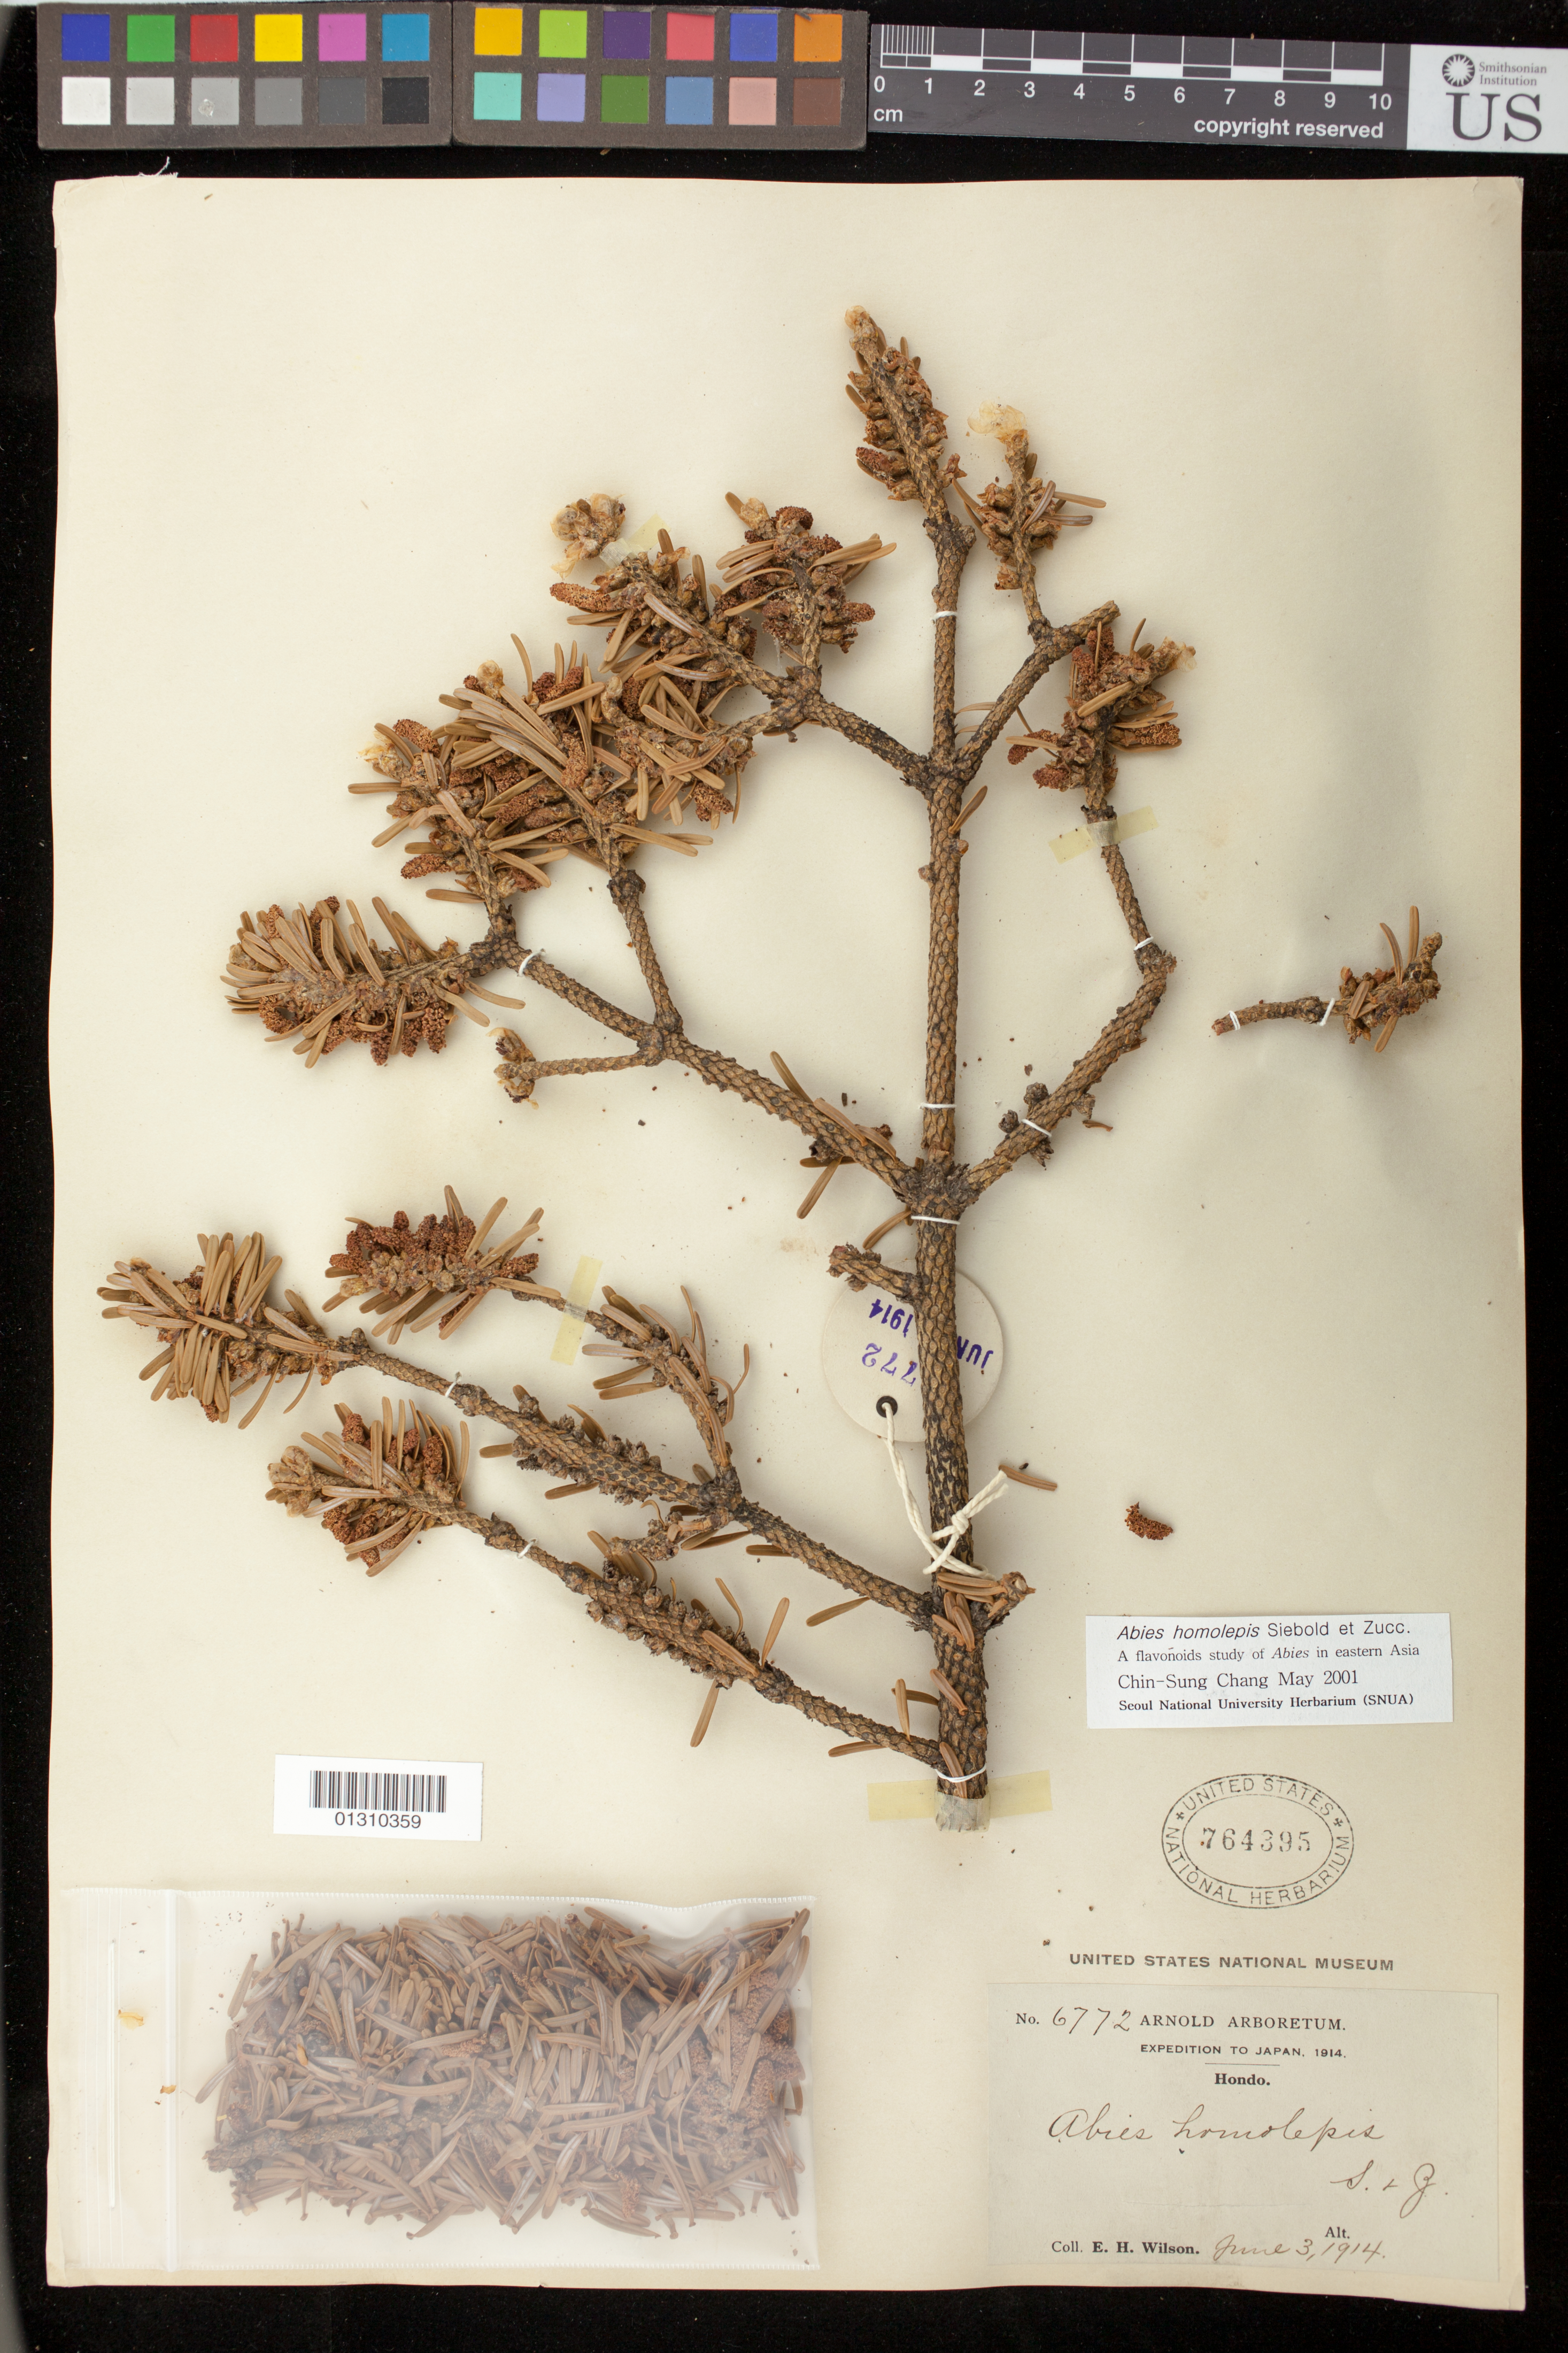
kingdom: Plantae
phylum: Tracheophyta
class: Pinopsida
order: Pinales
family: Pinaceae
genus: Abies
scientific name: Abies homolepis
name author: Siebold & Zucc.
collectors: E. H. Wilson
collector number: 6772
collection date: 1914-06-03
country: Japan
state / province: Kumamoto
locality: Hondo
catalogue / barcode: US 764395